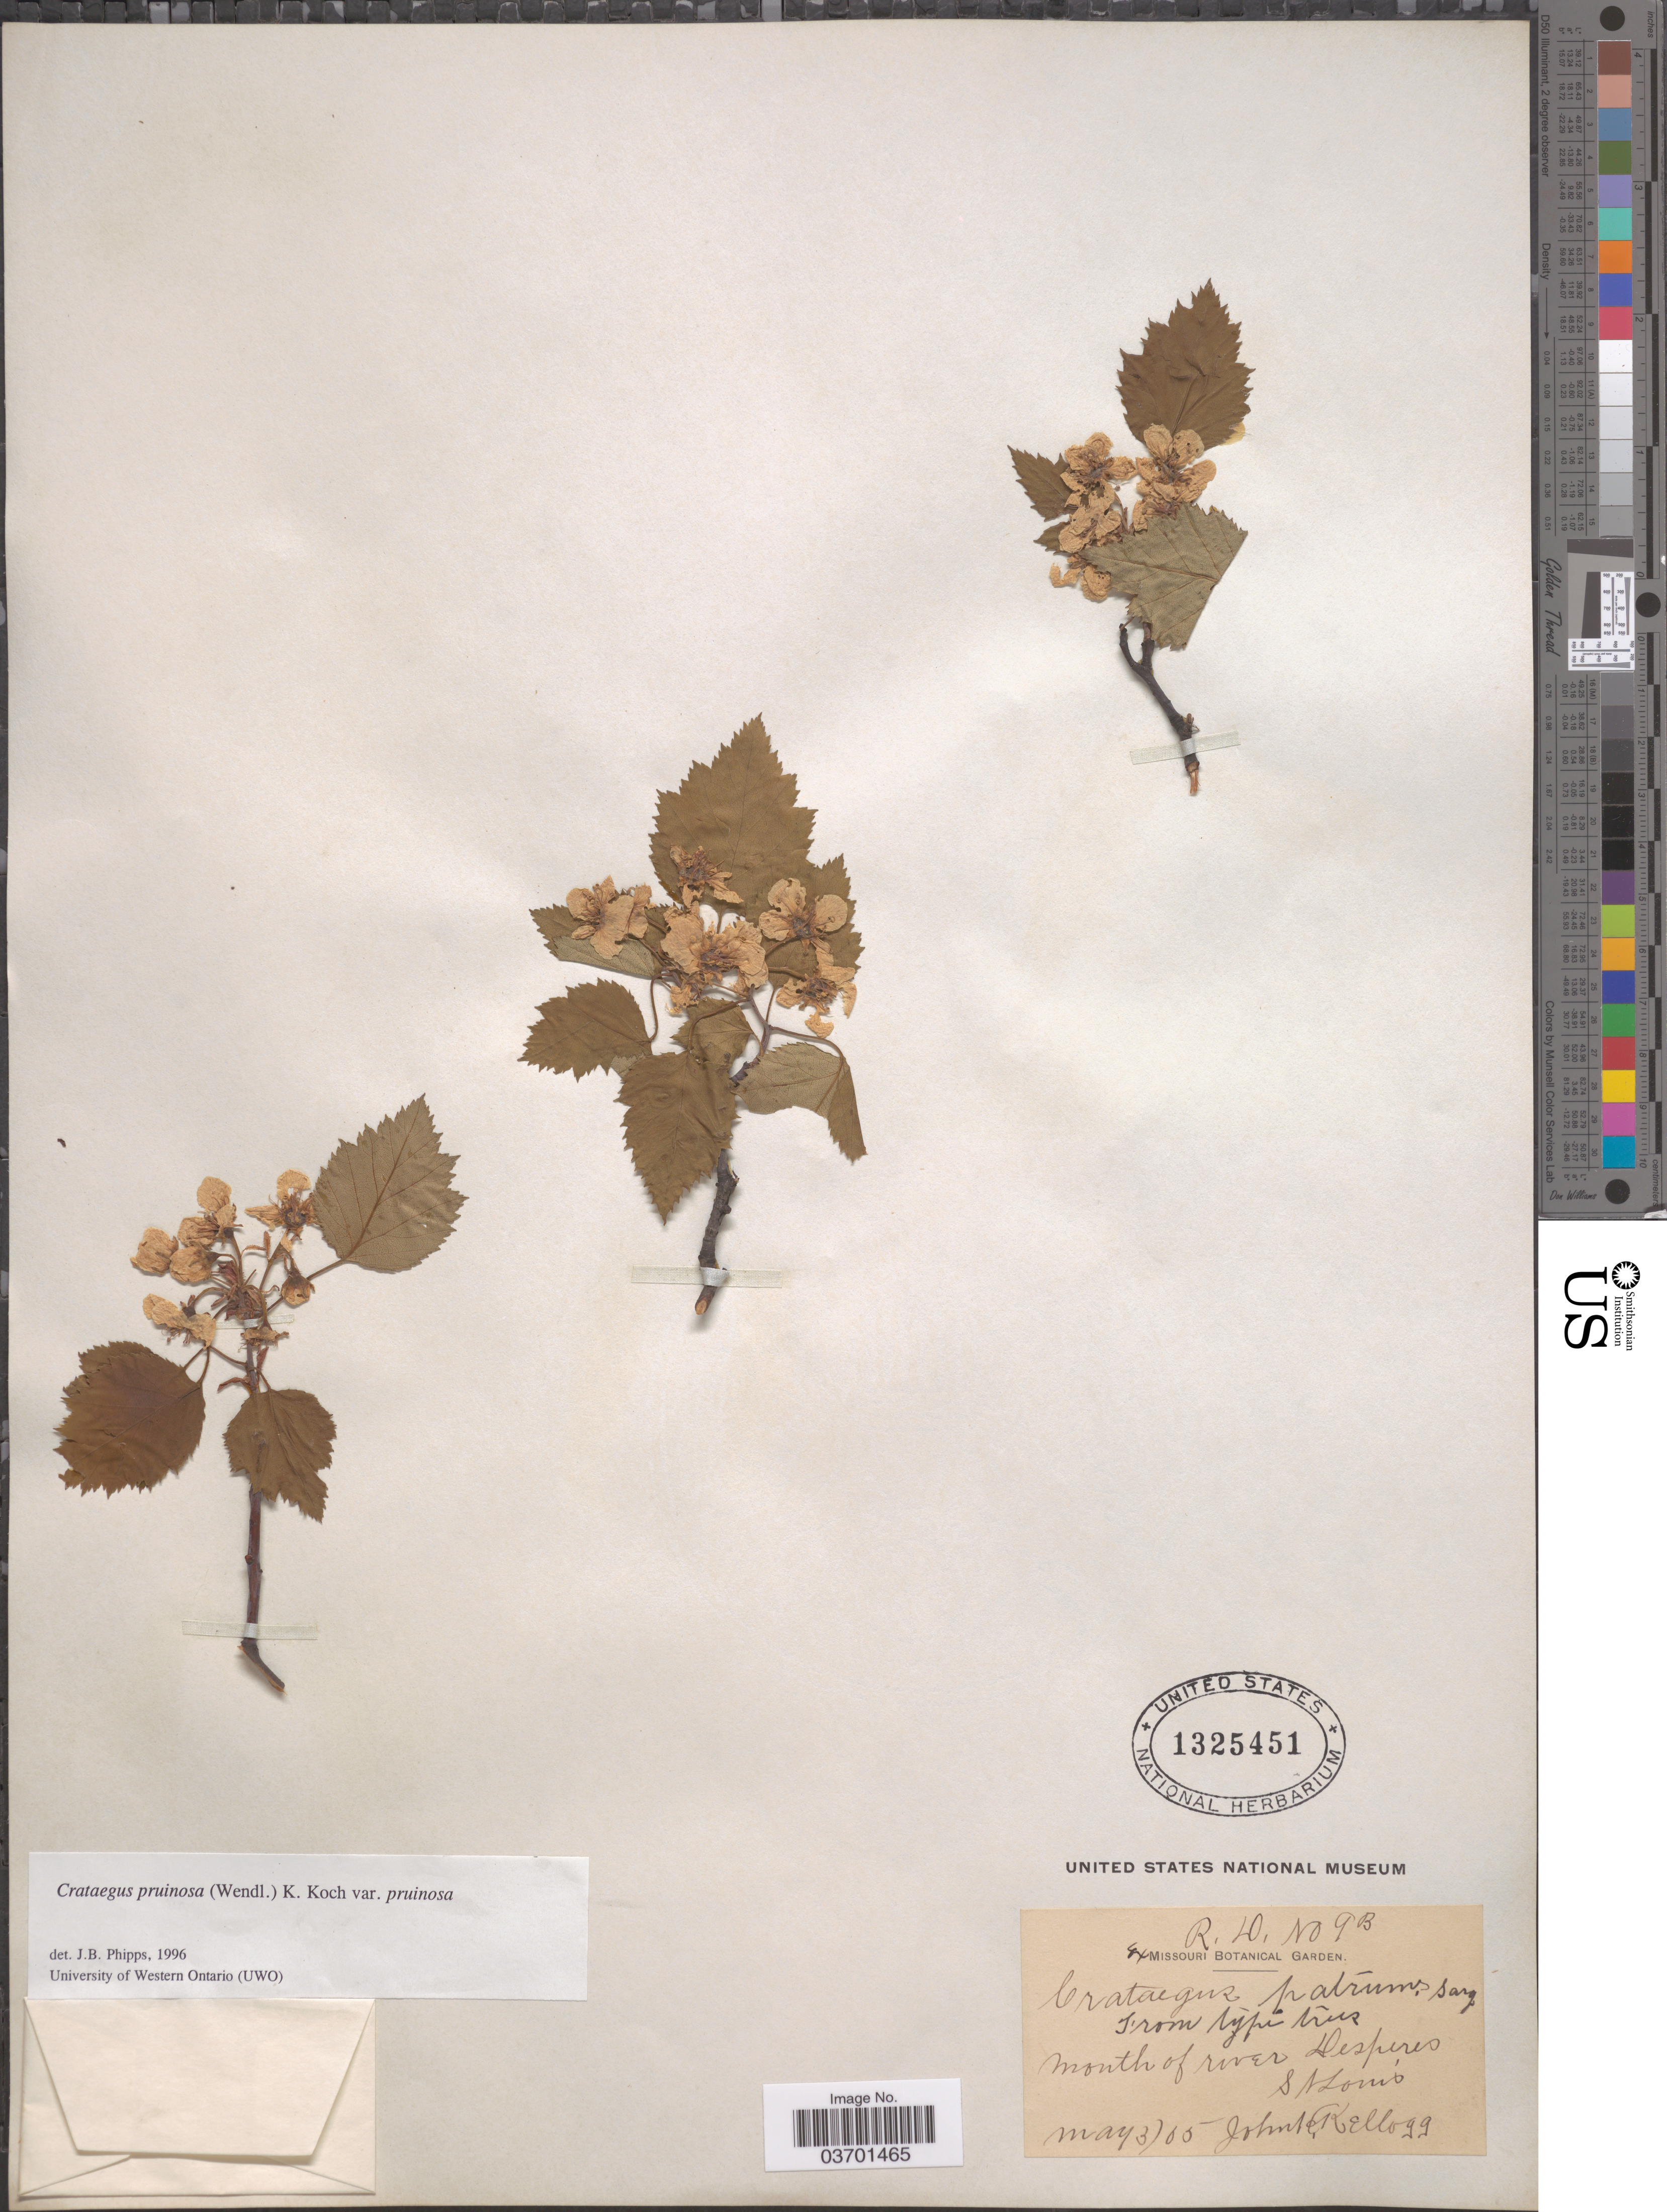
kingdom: Plantae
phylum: Tracheophyta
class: Magnoliopsida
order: Rosales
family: Rosaceae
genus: Crataegus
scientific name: Crataegus pruinosa var. pruinosa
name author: (H.L. Wendl.) K. Koch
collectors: J. H. Kellogg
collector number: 9B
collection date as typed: Transcribed d/m/y: 3/5/65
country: United States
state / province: Missouri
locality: Mouth of river Desperes, St. Louis.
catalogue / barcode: US 1325451